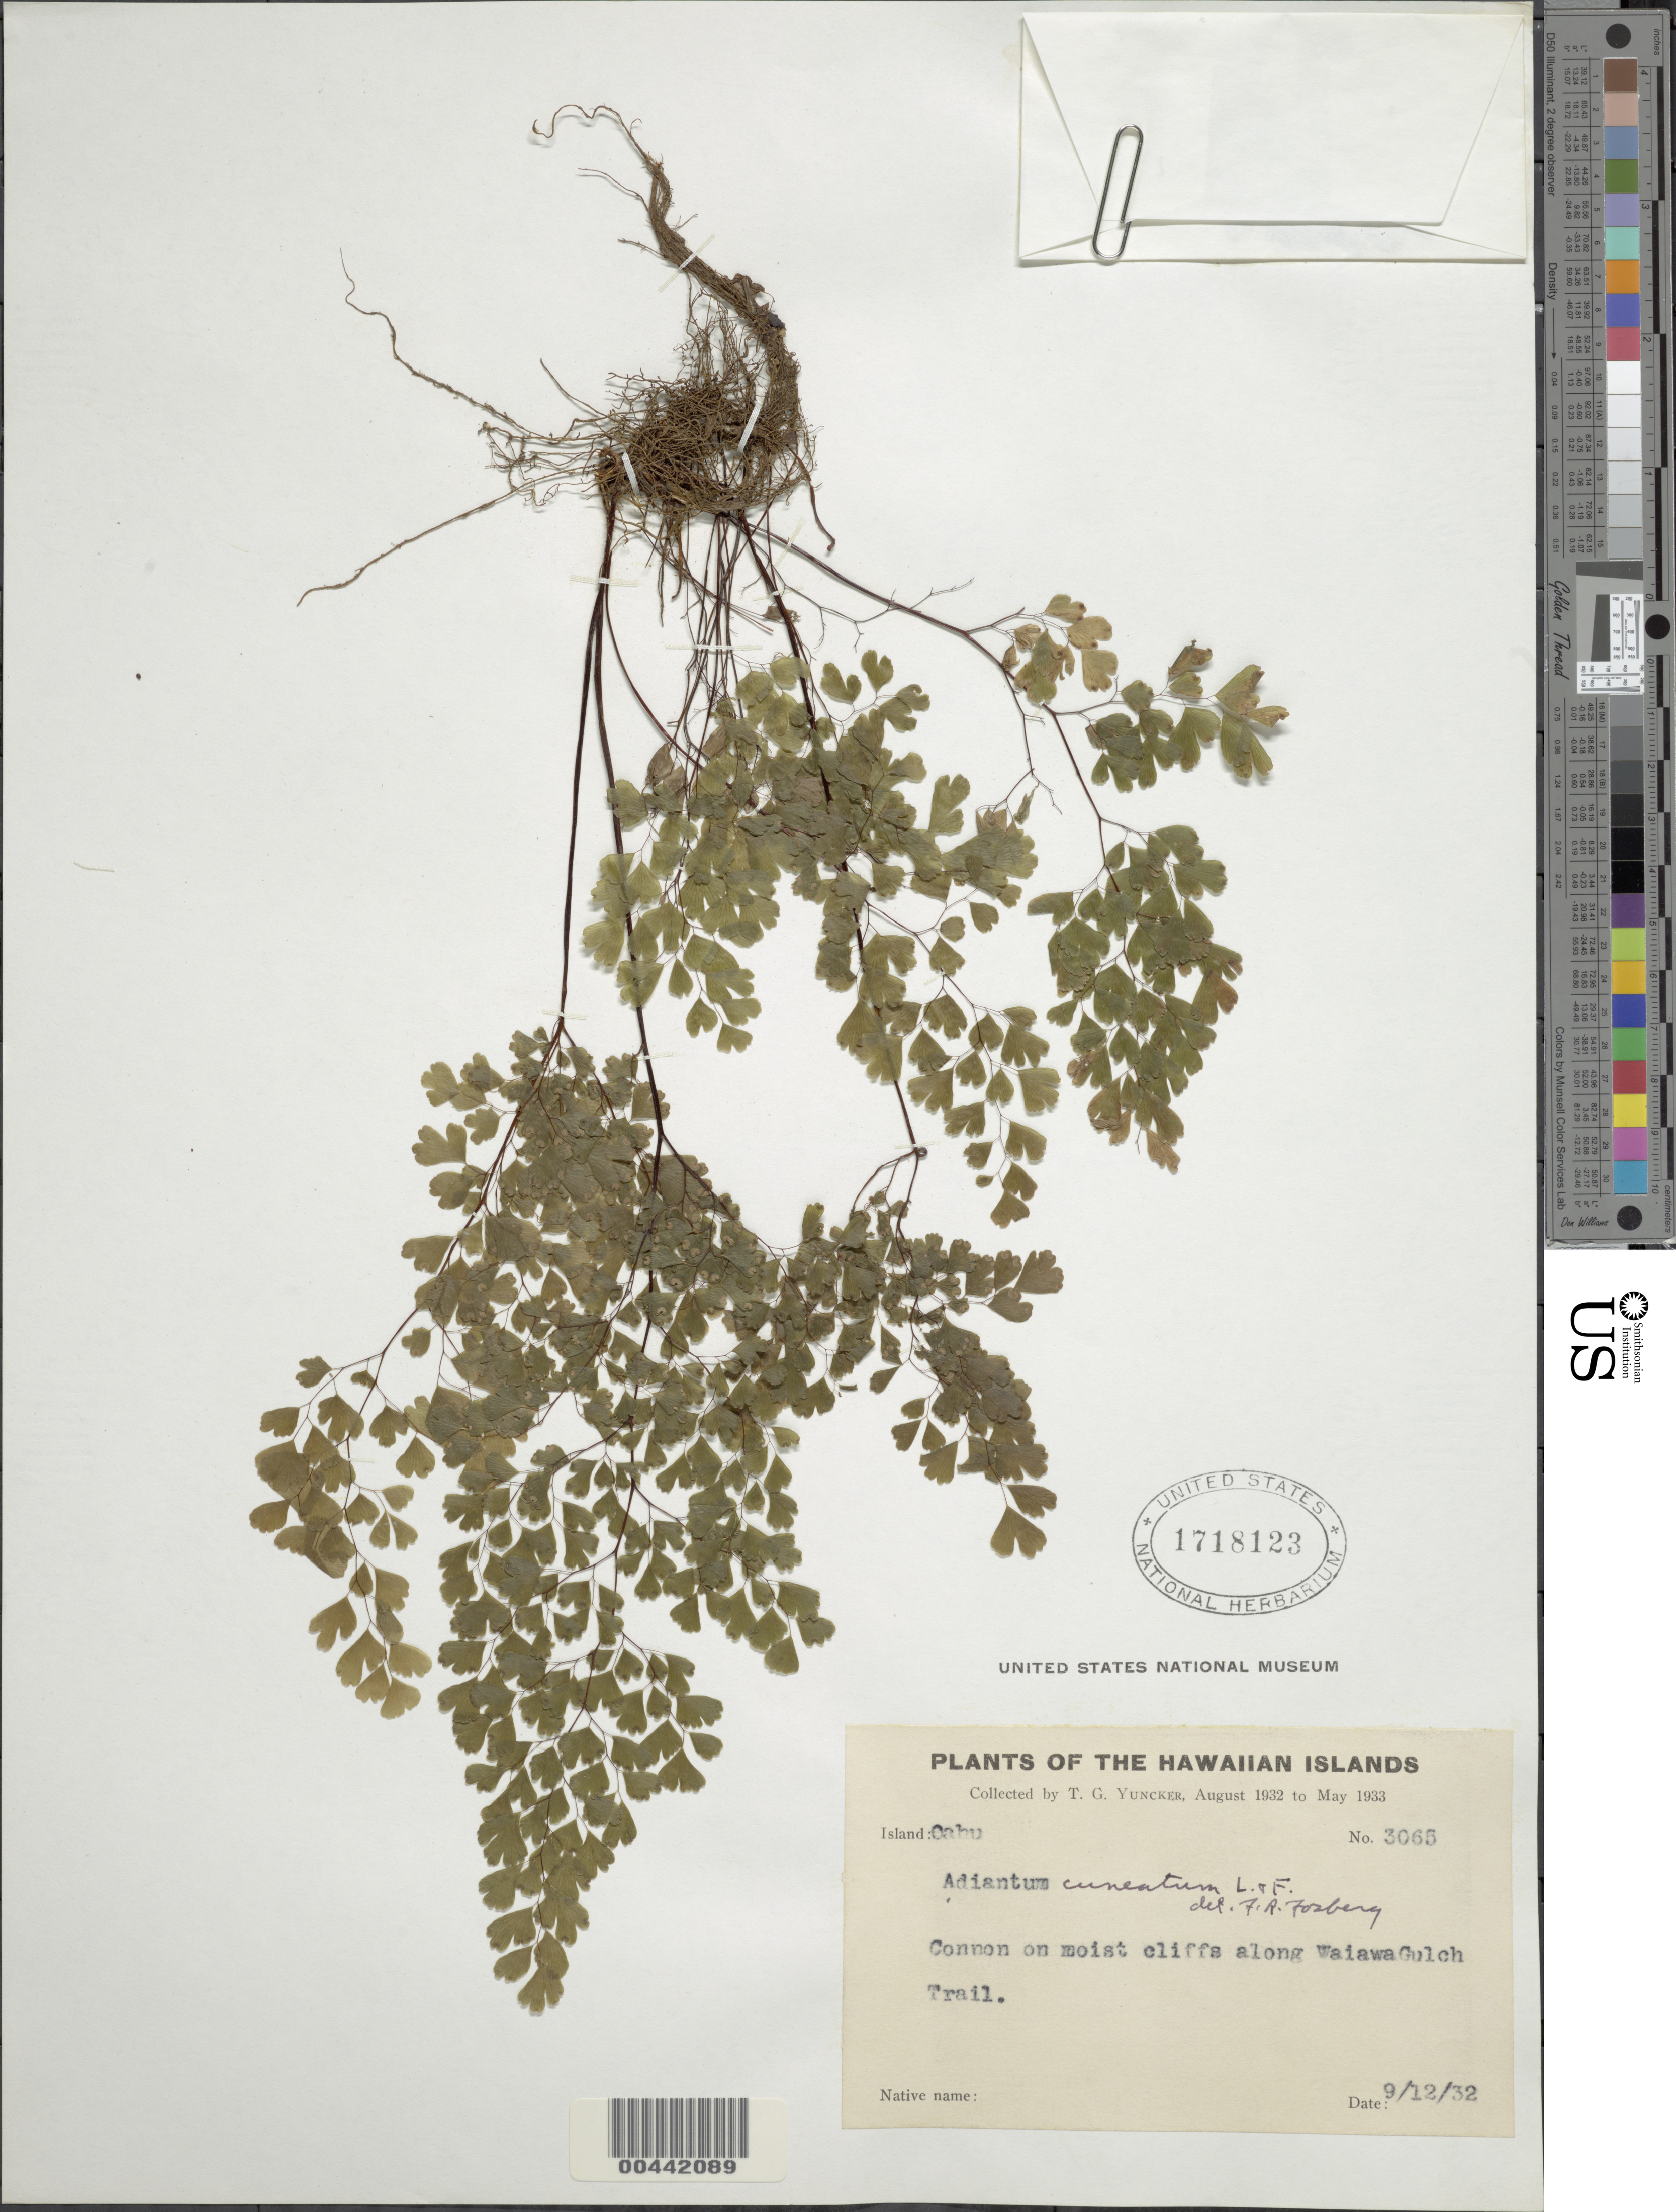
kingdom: Plantae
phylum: Tracheophyta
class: Polypodiopsida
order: Polypodiales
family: Pteridaceae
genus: Adiantum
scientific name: Adiantum raddianum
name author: C. Presl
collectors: T. G. Yuncker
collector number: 3065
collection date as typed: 12 Sep 1932 or 9 Dec 1932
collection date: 1932-09-12 or 1932-12-09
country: United States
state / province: Hawaii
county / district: Honolulu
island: Oahu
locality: Along Wahiawa Gulch Trail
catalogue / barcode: US 1718123